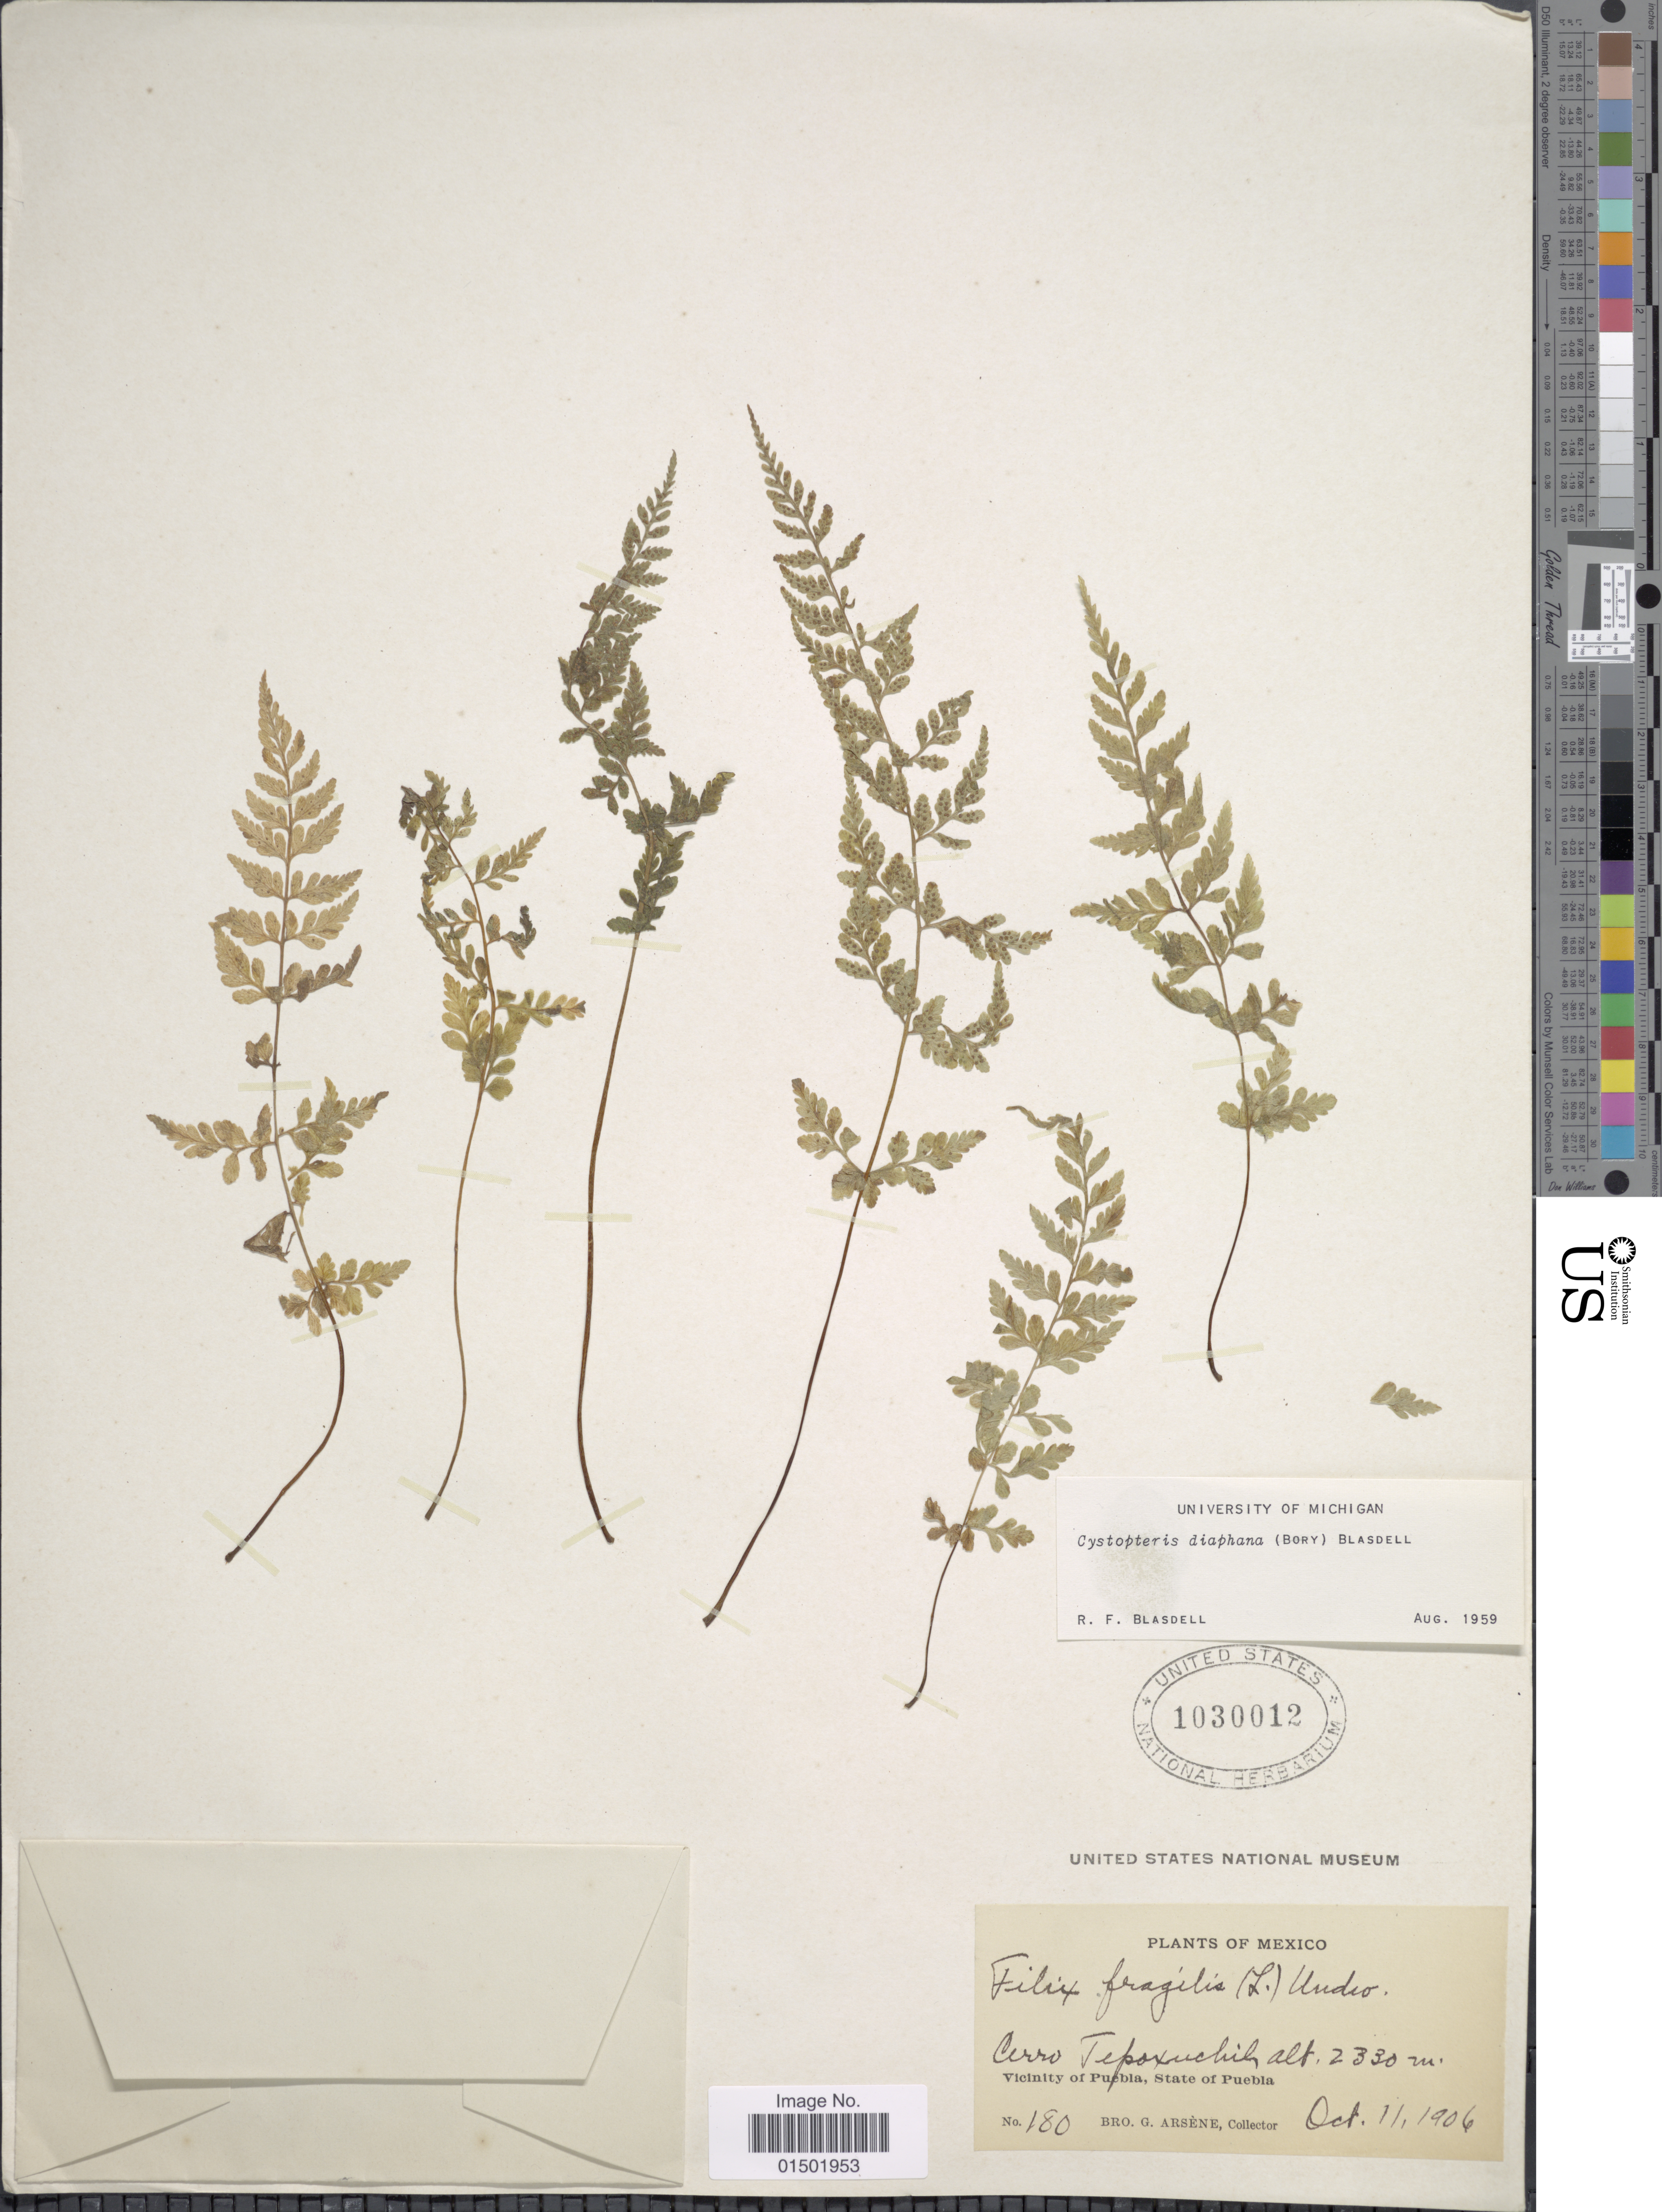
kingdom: Plantae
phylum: Tracheophyta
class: Polypodiopsida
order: Polypodiales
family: Cystopteridaceae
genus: Cystopteris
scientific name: Cystopteris diaphana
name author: (Bory) Blasdell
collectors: Bro. G. Arsène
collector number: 180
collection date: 1906-10-11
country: Mexico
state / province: Puebla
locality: Cerro Tepozúchitl. Vicinity of Puebla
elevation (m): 2330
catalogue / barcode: US 1030012